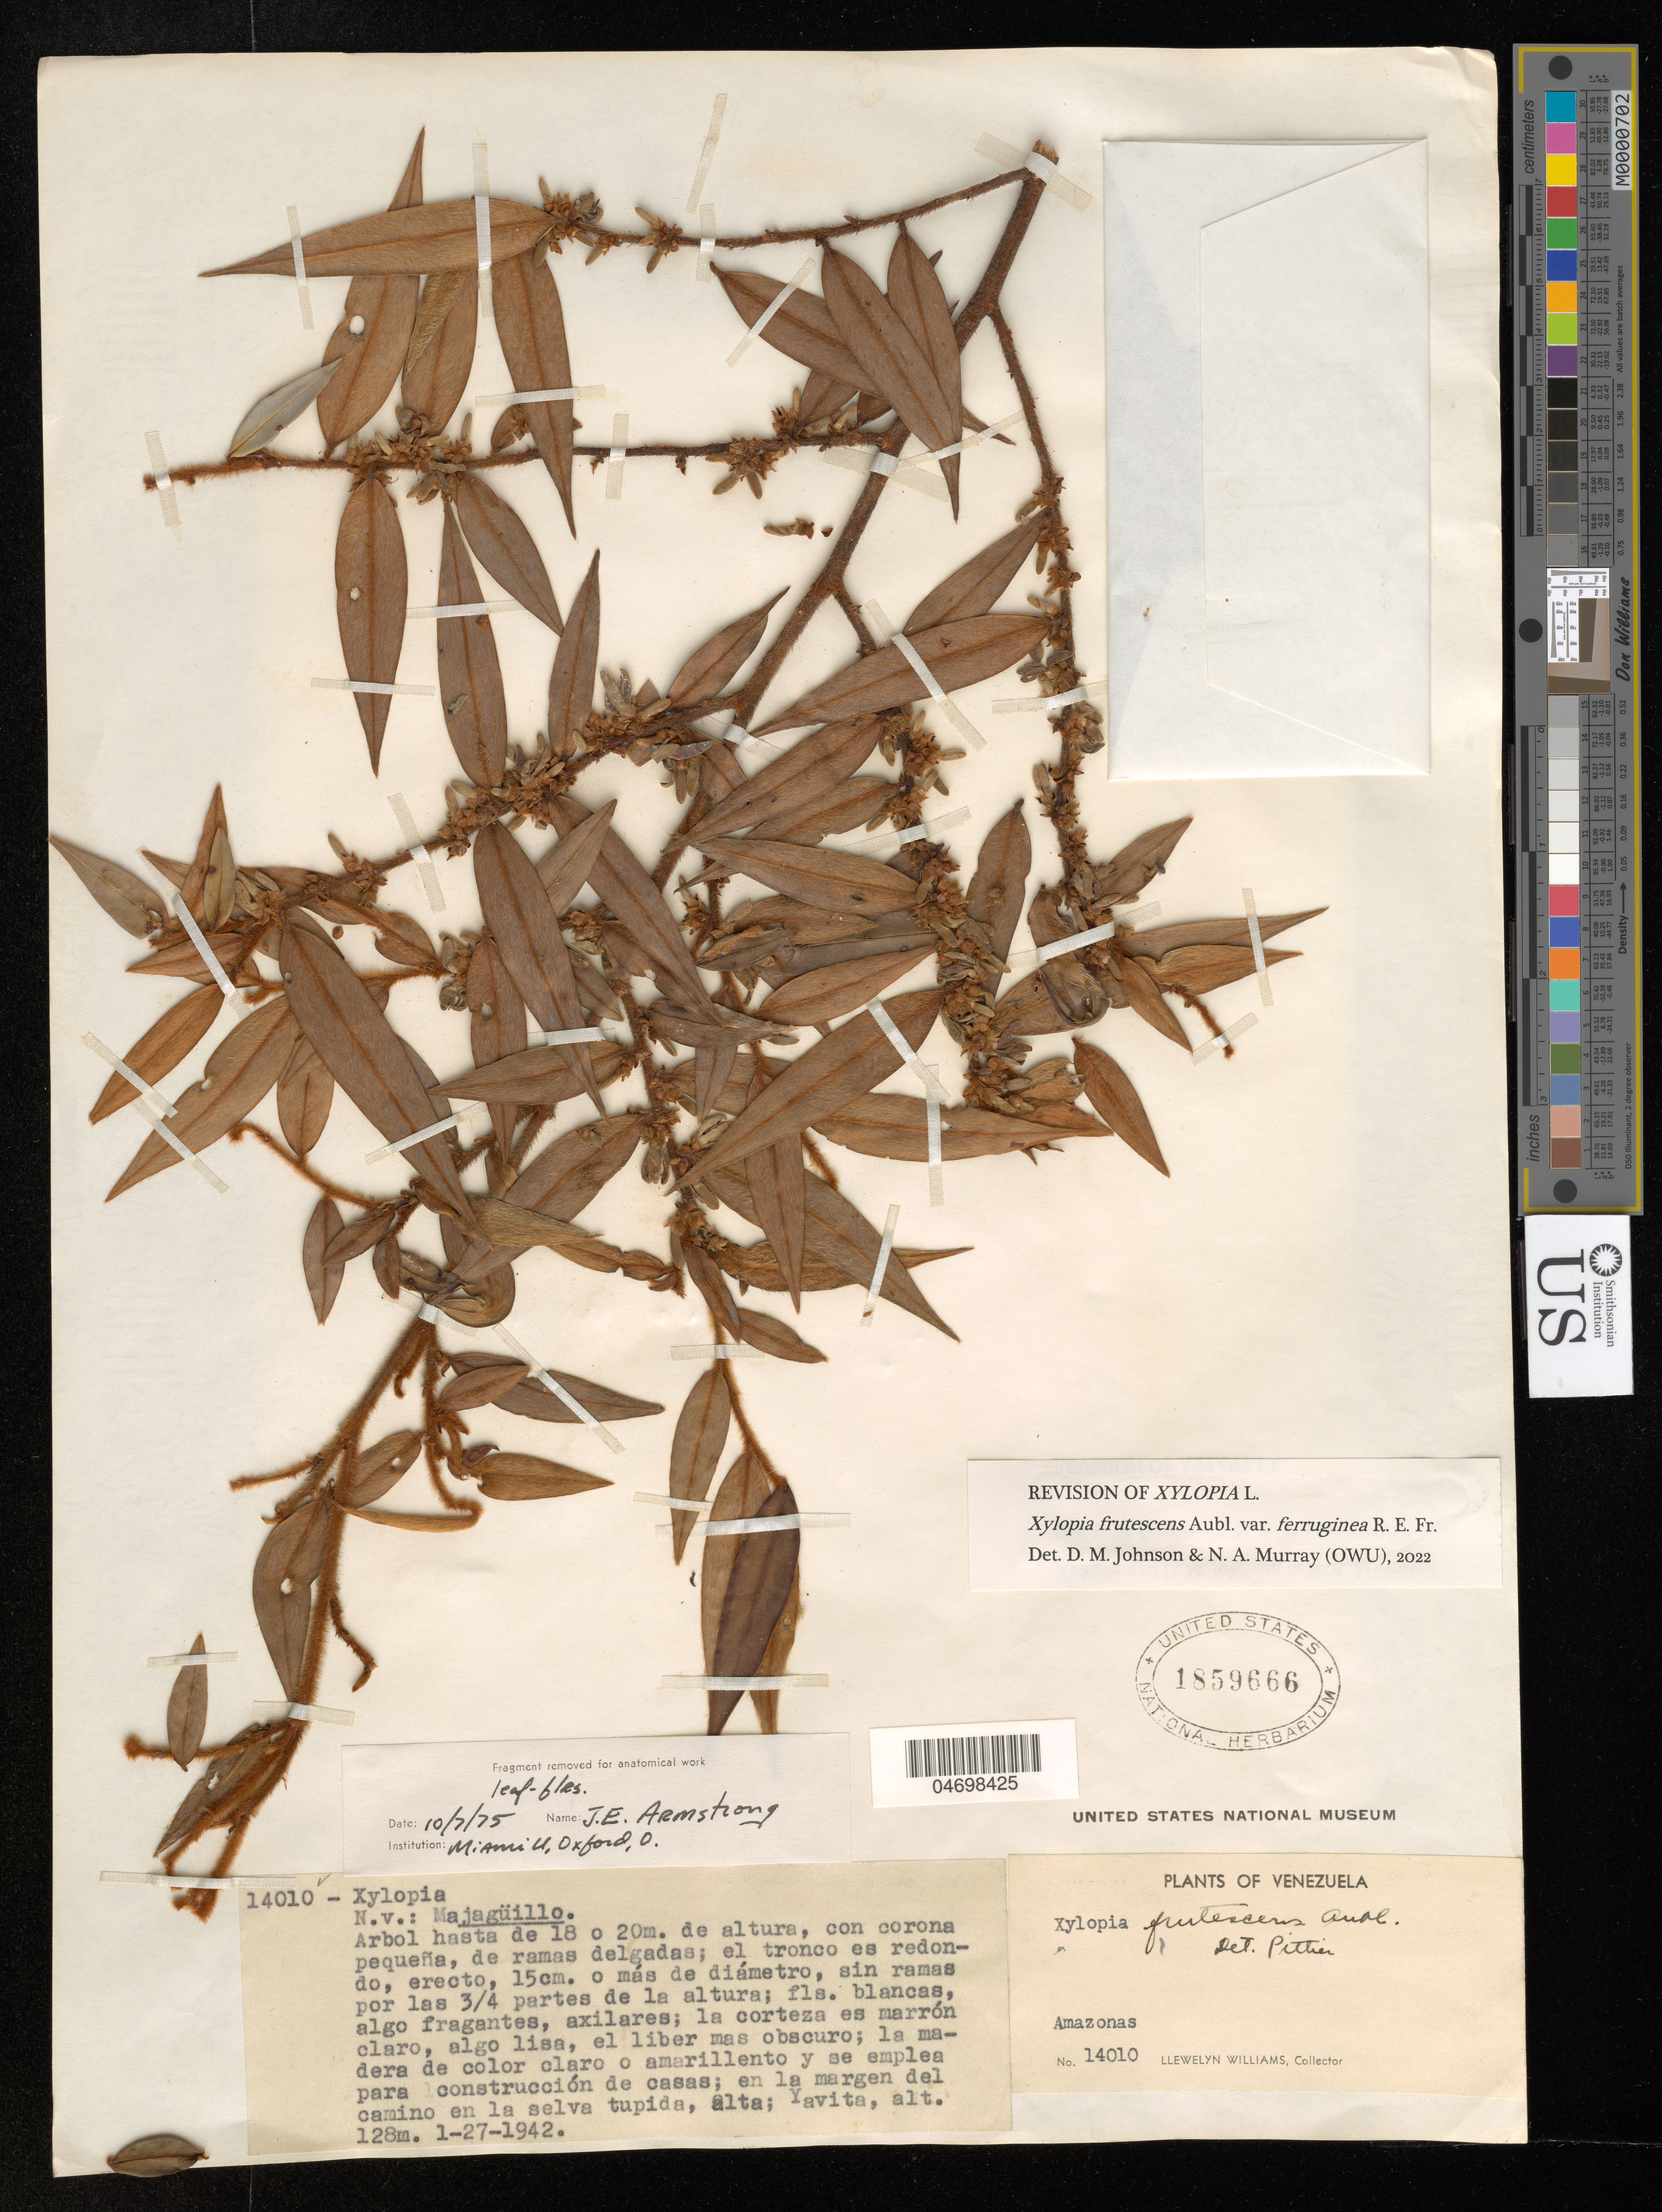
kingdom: Plantae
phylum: Tracheophyta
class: Magnoliopsida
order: Magnoliales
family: Annonaceae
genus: Xylopia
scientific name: Xylopia frutescens var. ferruginea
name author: R.E. Fr.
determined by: Johnson, D. M.; Murray, N. A.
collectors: Ll. Williams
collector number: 14010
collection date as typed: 27-Jan-42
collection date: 1942-01-27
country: Venezuela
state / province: Amazonas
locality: Yavita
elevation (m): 128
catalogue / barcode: US 1859666